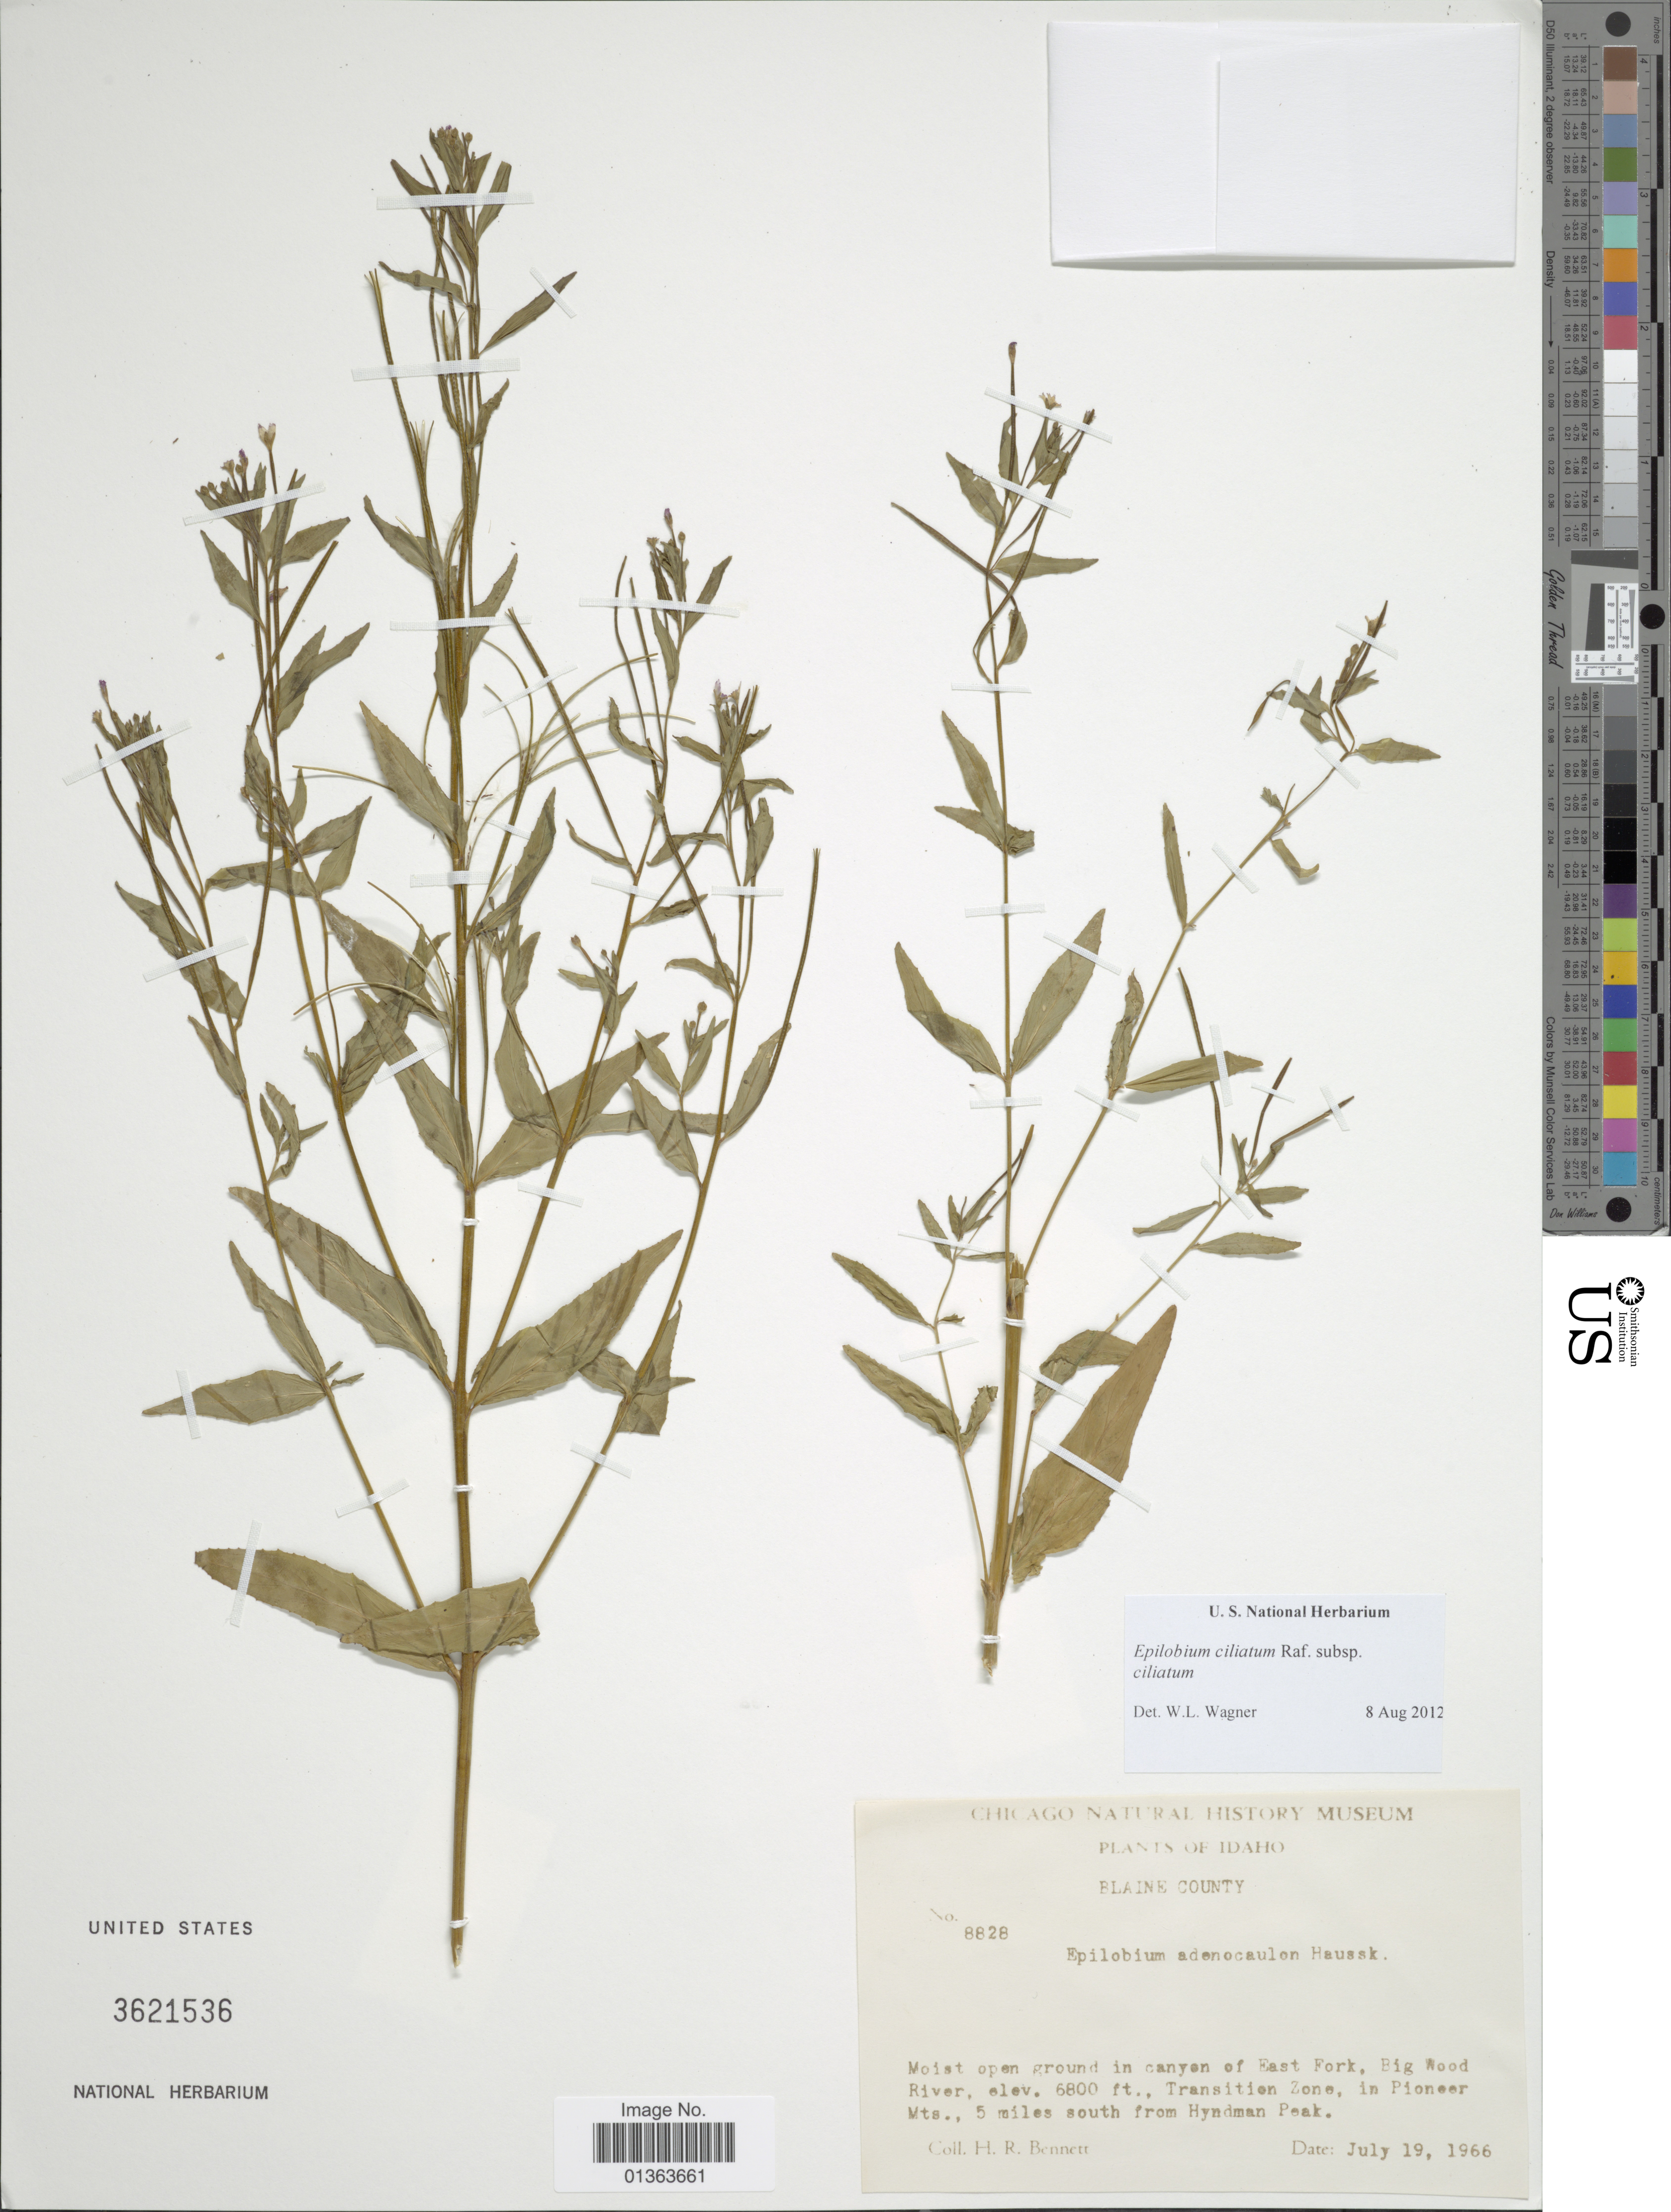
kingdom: Plantae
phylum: Tracheophyta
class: Magnoliopsida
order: Myrtales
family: Onagraceae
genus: Epilobium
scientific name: Epilobium ciliatum subsp. ciliatum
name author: Raf.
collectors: H. R. Bennett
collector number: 8828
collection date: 1966-07-19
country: United States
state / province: Idaho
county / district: Blaine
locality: Moist open ground in canyon of East Fork, Big Wood River. Transition Zone, in Pioneer Mts., 5 miles south from Hyndman Peak.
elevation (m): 2073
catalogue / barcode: US 3621536